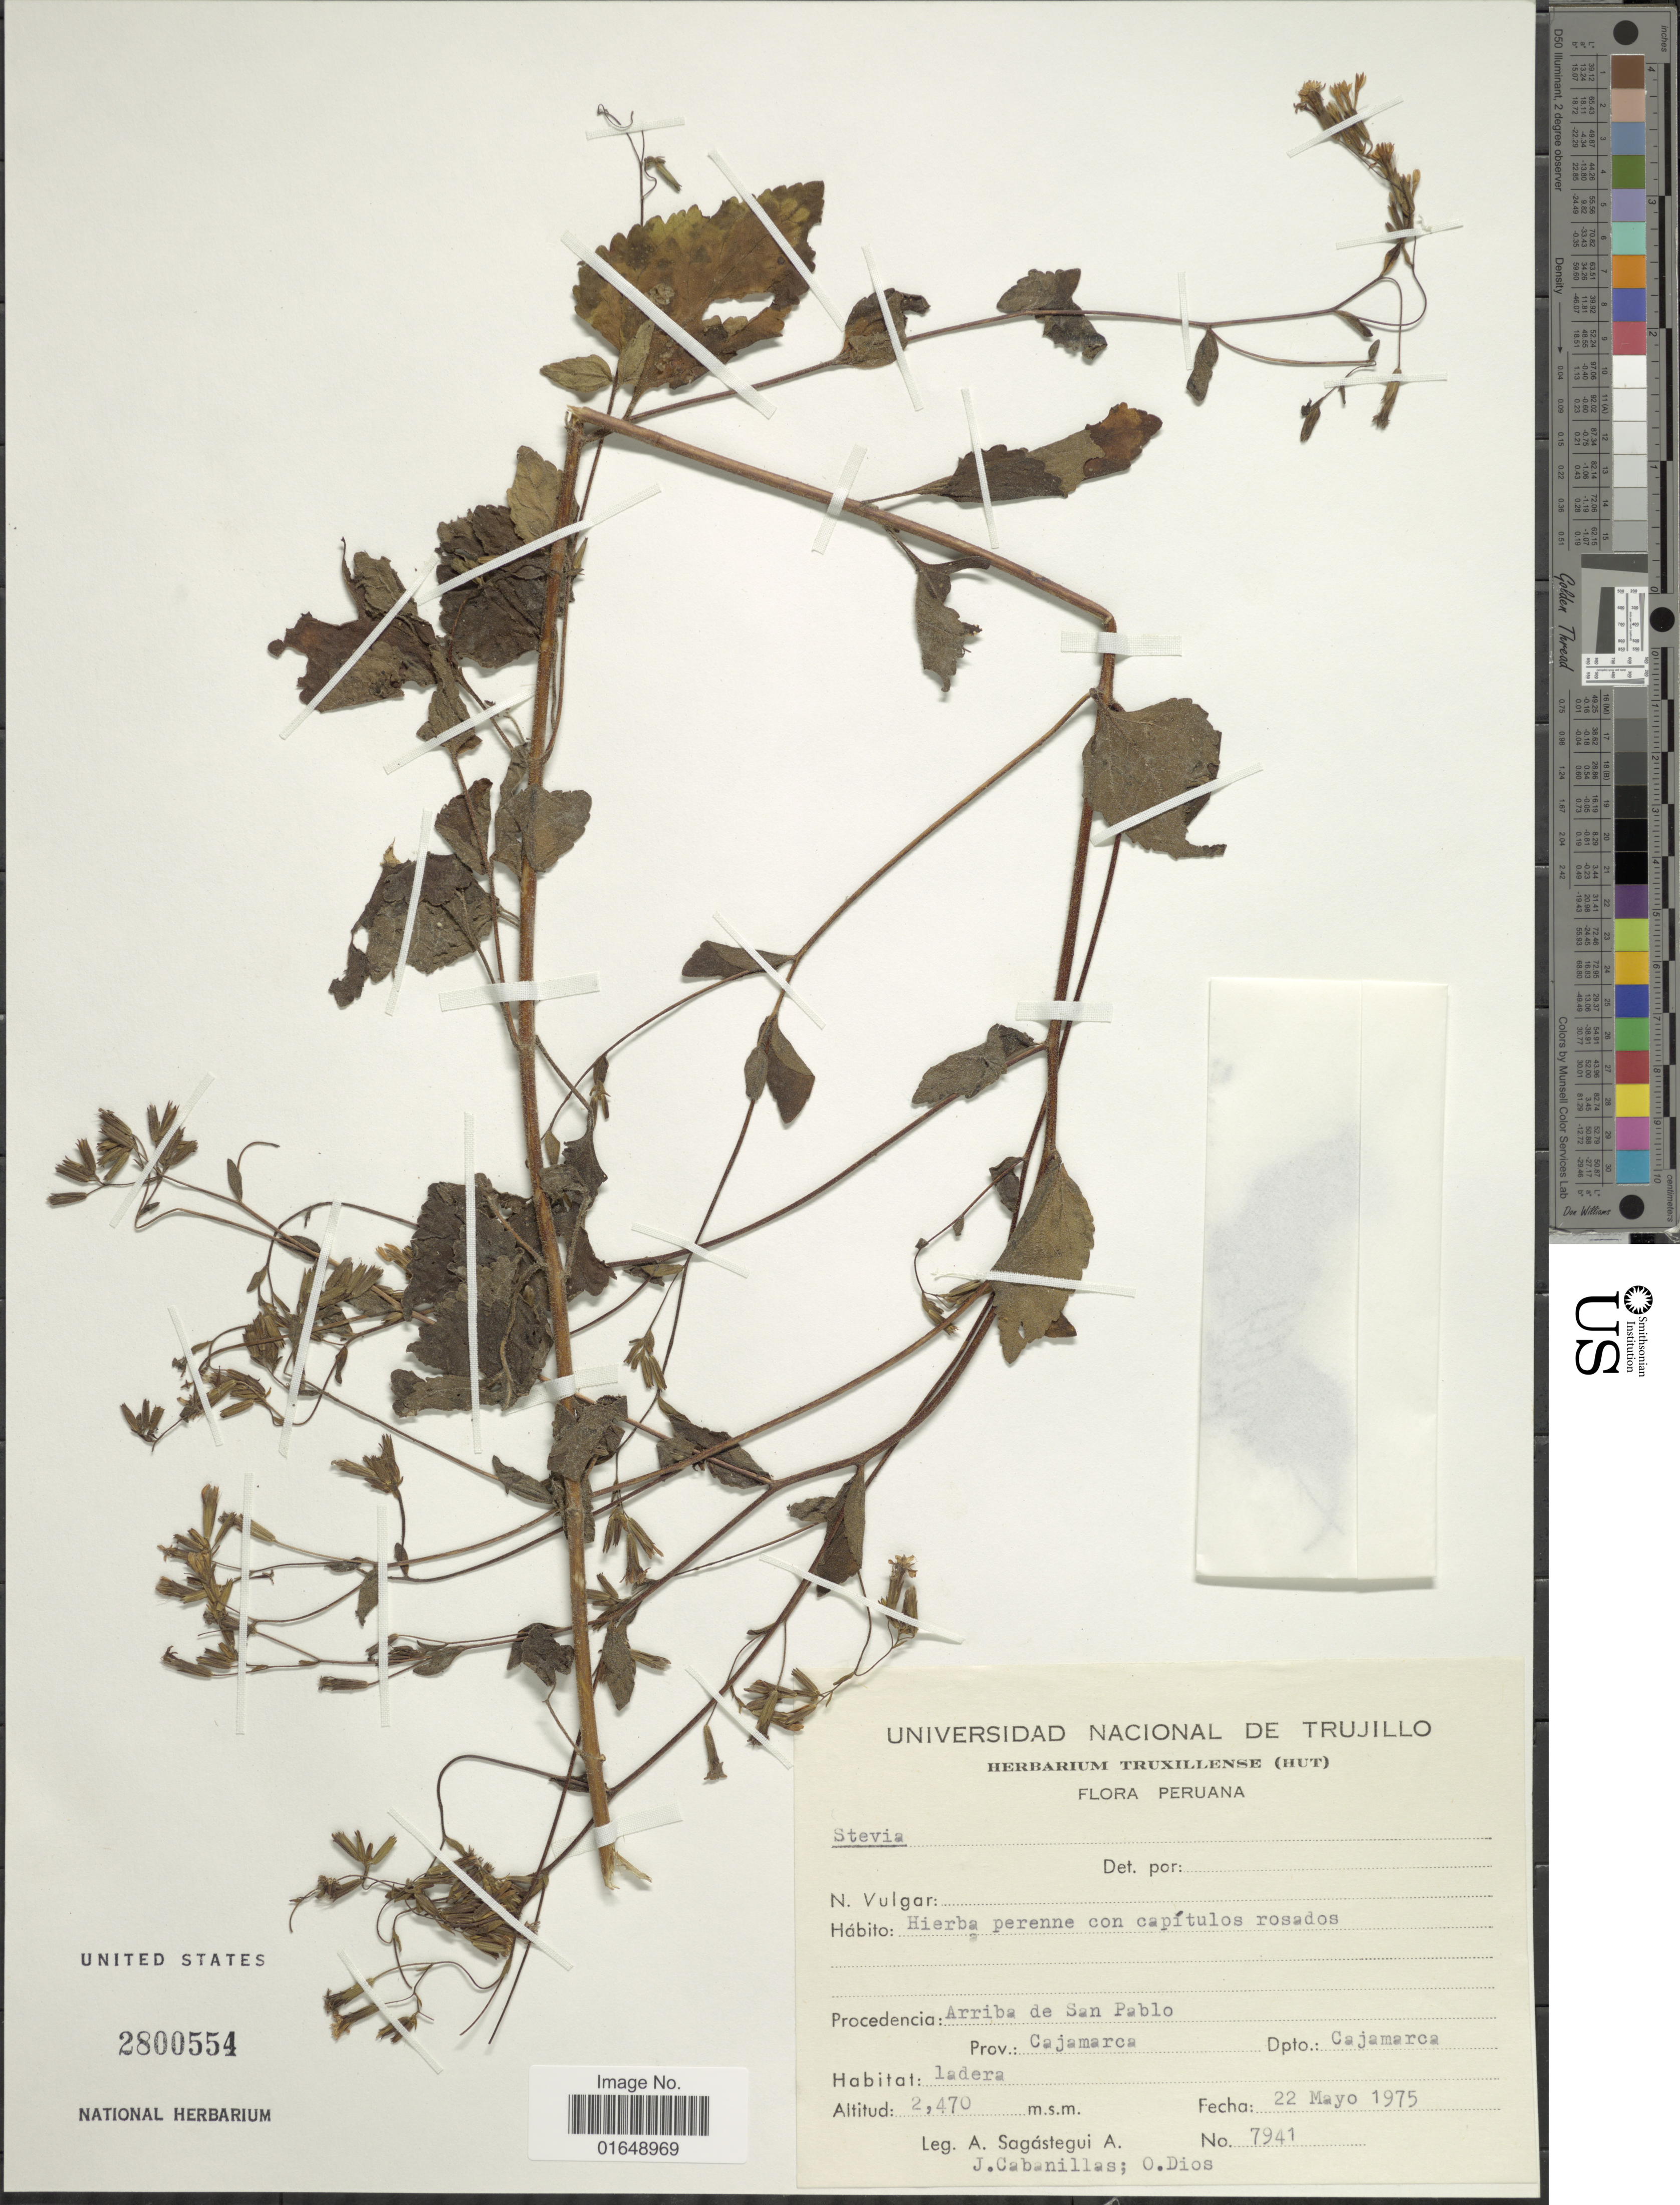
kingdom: Plantae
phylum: Tracheophyta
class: Magnoliopsida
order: Asterales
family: Asteraceae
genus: Stevia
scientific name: Stevia sp.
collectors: A. Sagástegui A., J. Cabanillas & O. Dios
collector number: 7941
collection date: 1975-05-22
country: Peru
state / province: Cajamarca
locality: Procedencia: Arriba de San Pablo, Dpto.: Cajamarca, ladera.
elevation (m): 2470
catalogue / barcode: US 2800554